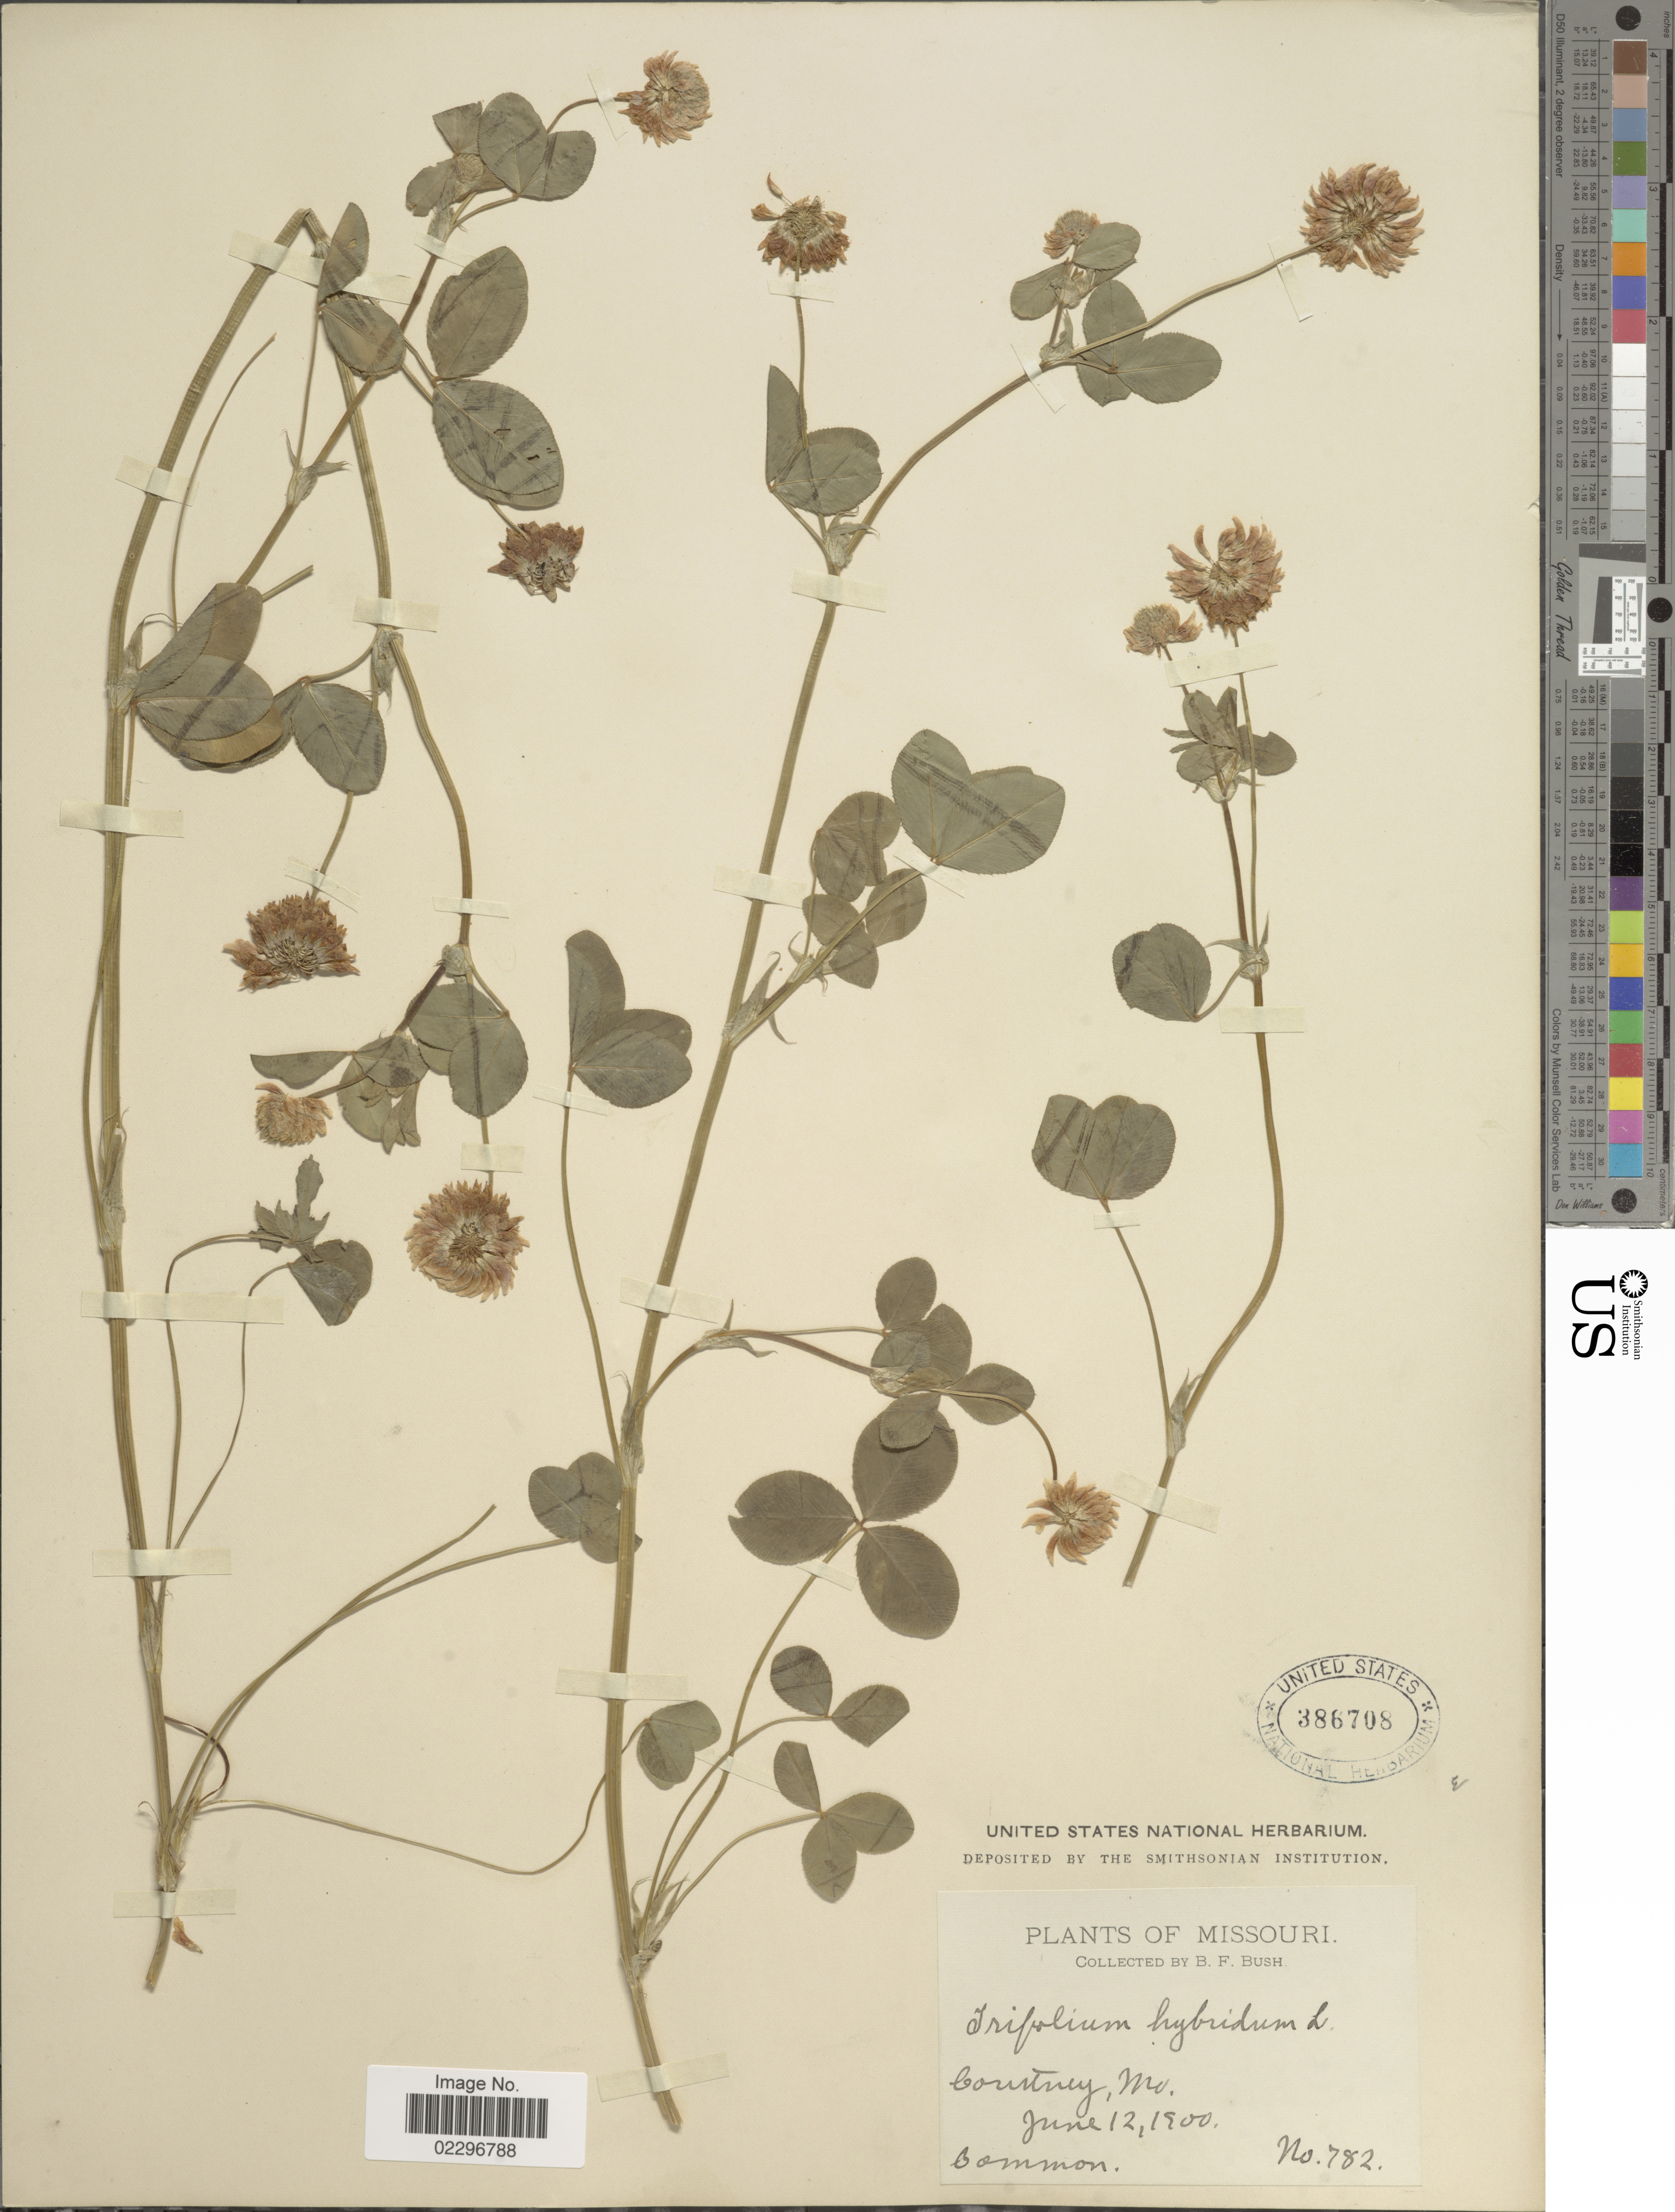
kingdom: Plantae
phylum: Tracheophyta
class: Magnoliopsida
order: Fabales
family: Fabaceae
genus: Trifolium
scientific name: Trifolium hybridum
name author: L.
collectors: B. F. Bush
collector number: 782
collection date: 1900-06-12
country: United States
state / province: Missouri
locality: Courtney, Mo.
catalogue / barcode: US 386708